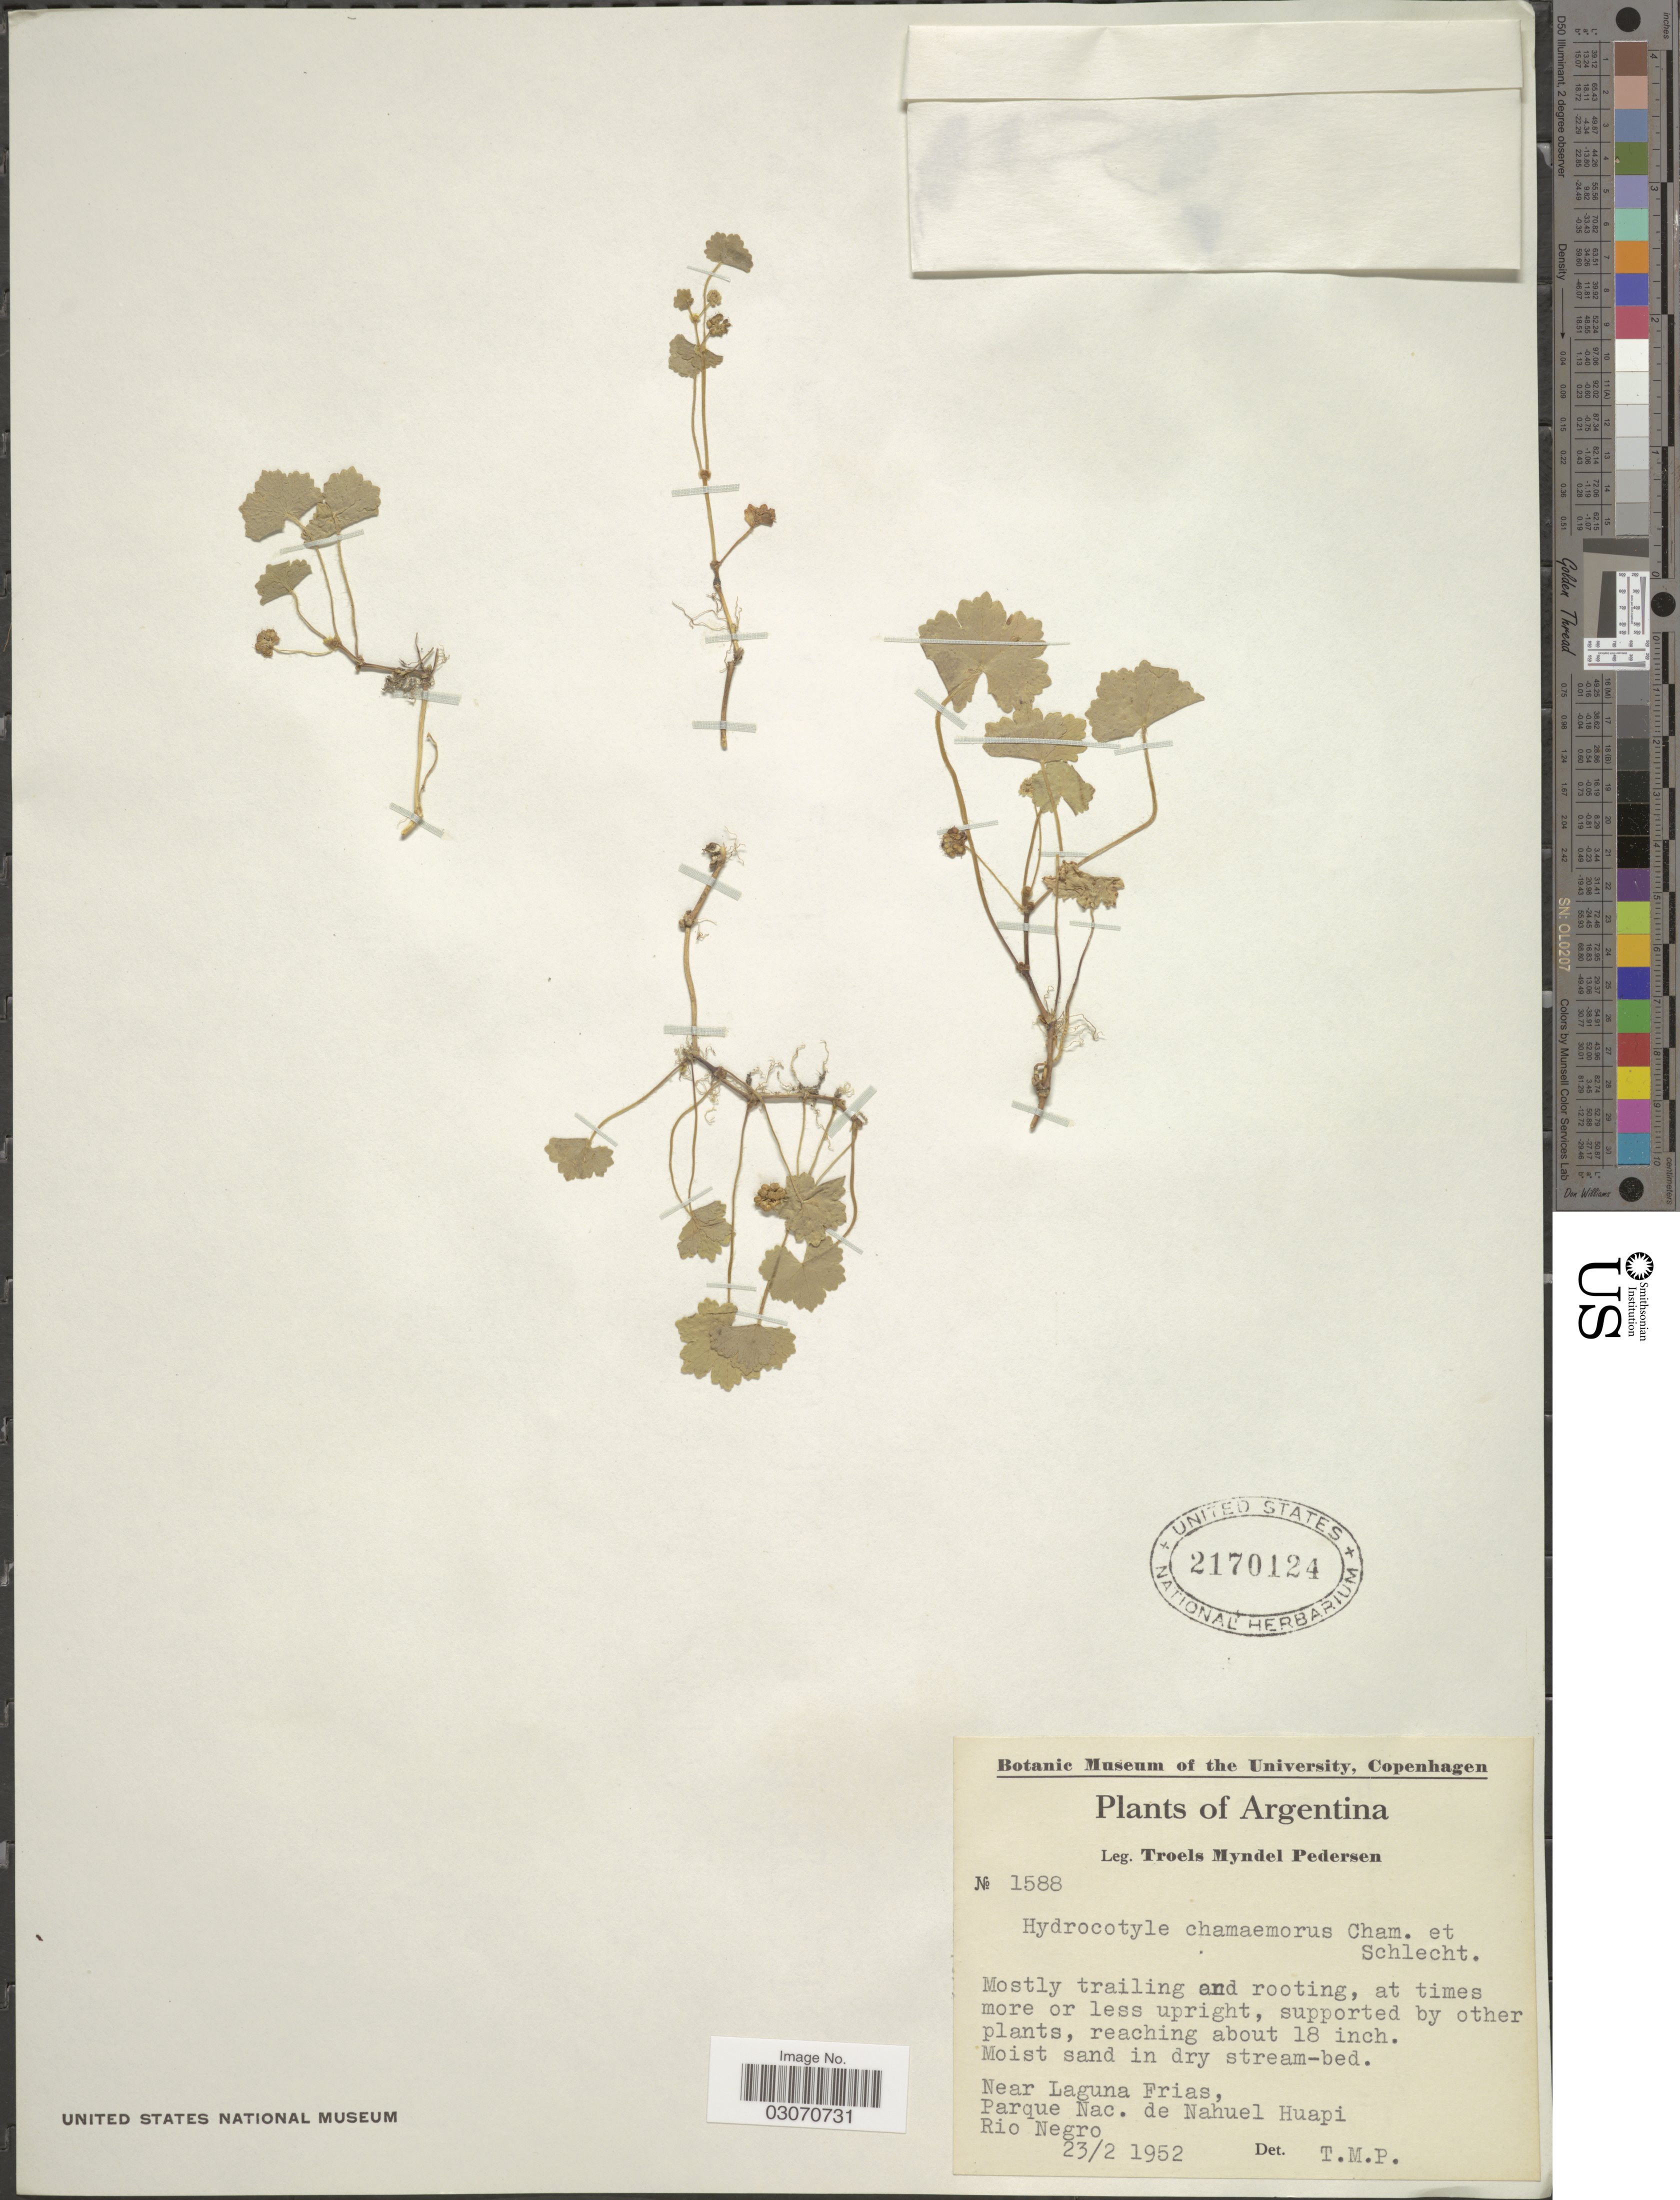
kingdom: Plantae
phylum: Tracheophyta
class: Magnoliopsida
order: Apiales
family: Araliaceae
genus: Hydrocotyle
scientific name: Hydrocotyle chamaemorus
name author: Cham. & Schltdl.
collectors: T. Pederson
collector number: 1588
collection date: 1952-02-23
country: Argentina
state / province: Rio Negro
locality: Near Laguna Frias, Parque Nac. de Nahuel Huapi.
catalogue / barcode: US 2170124